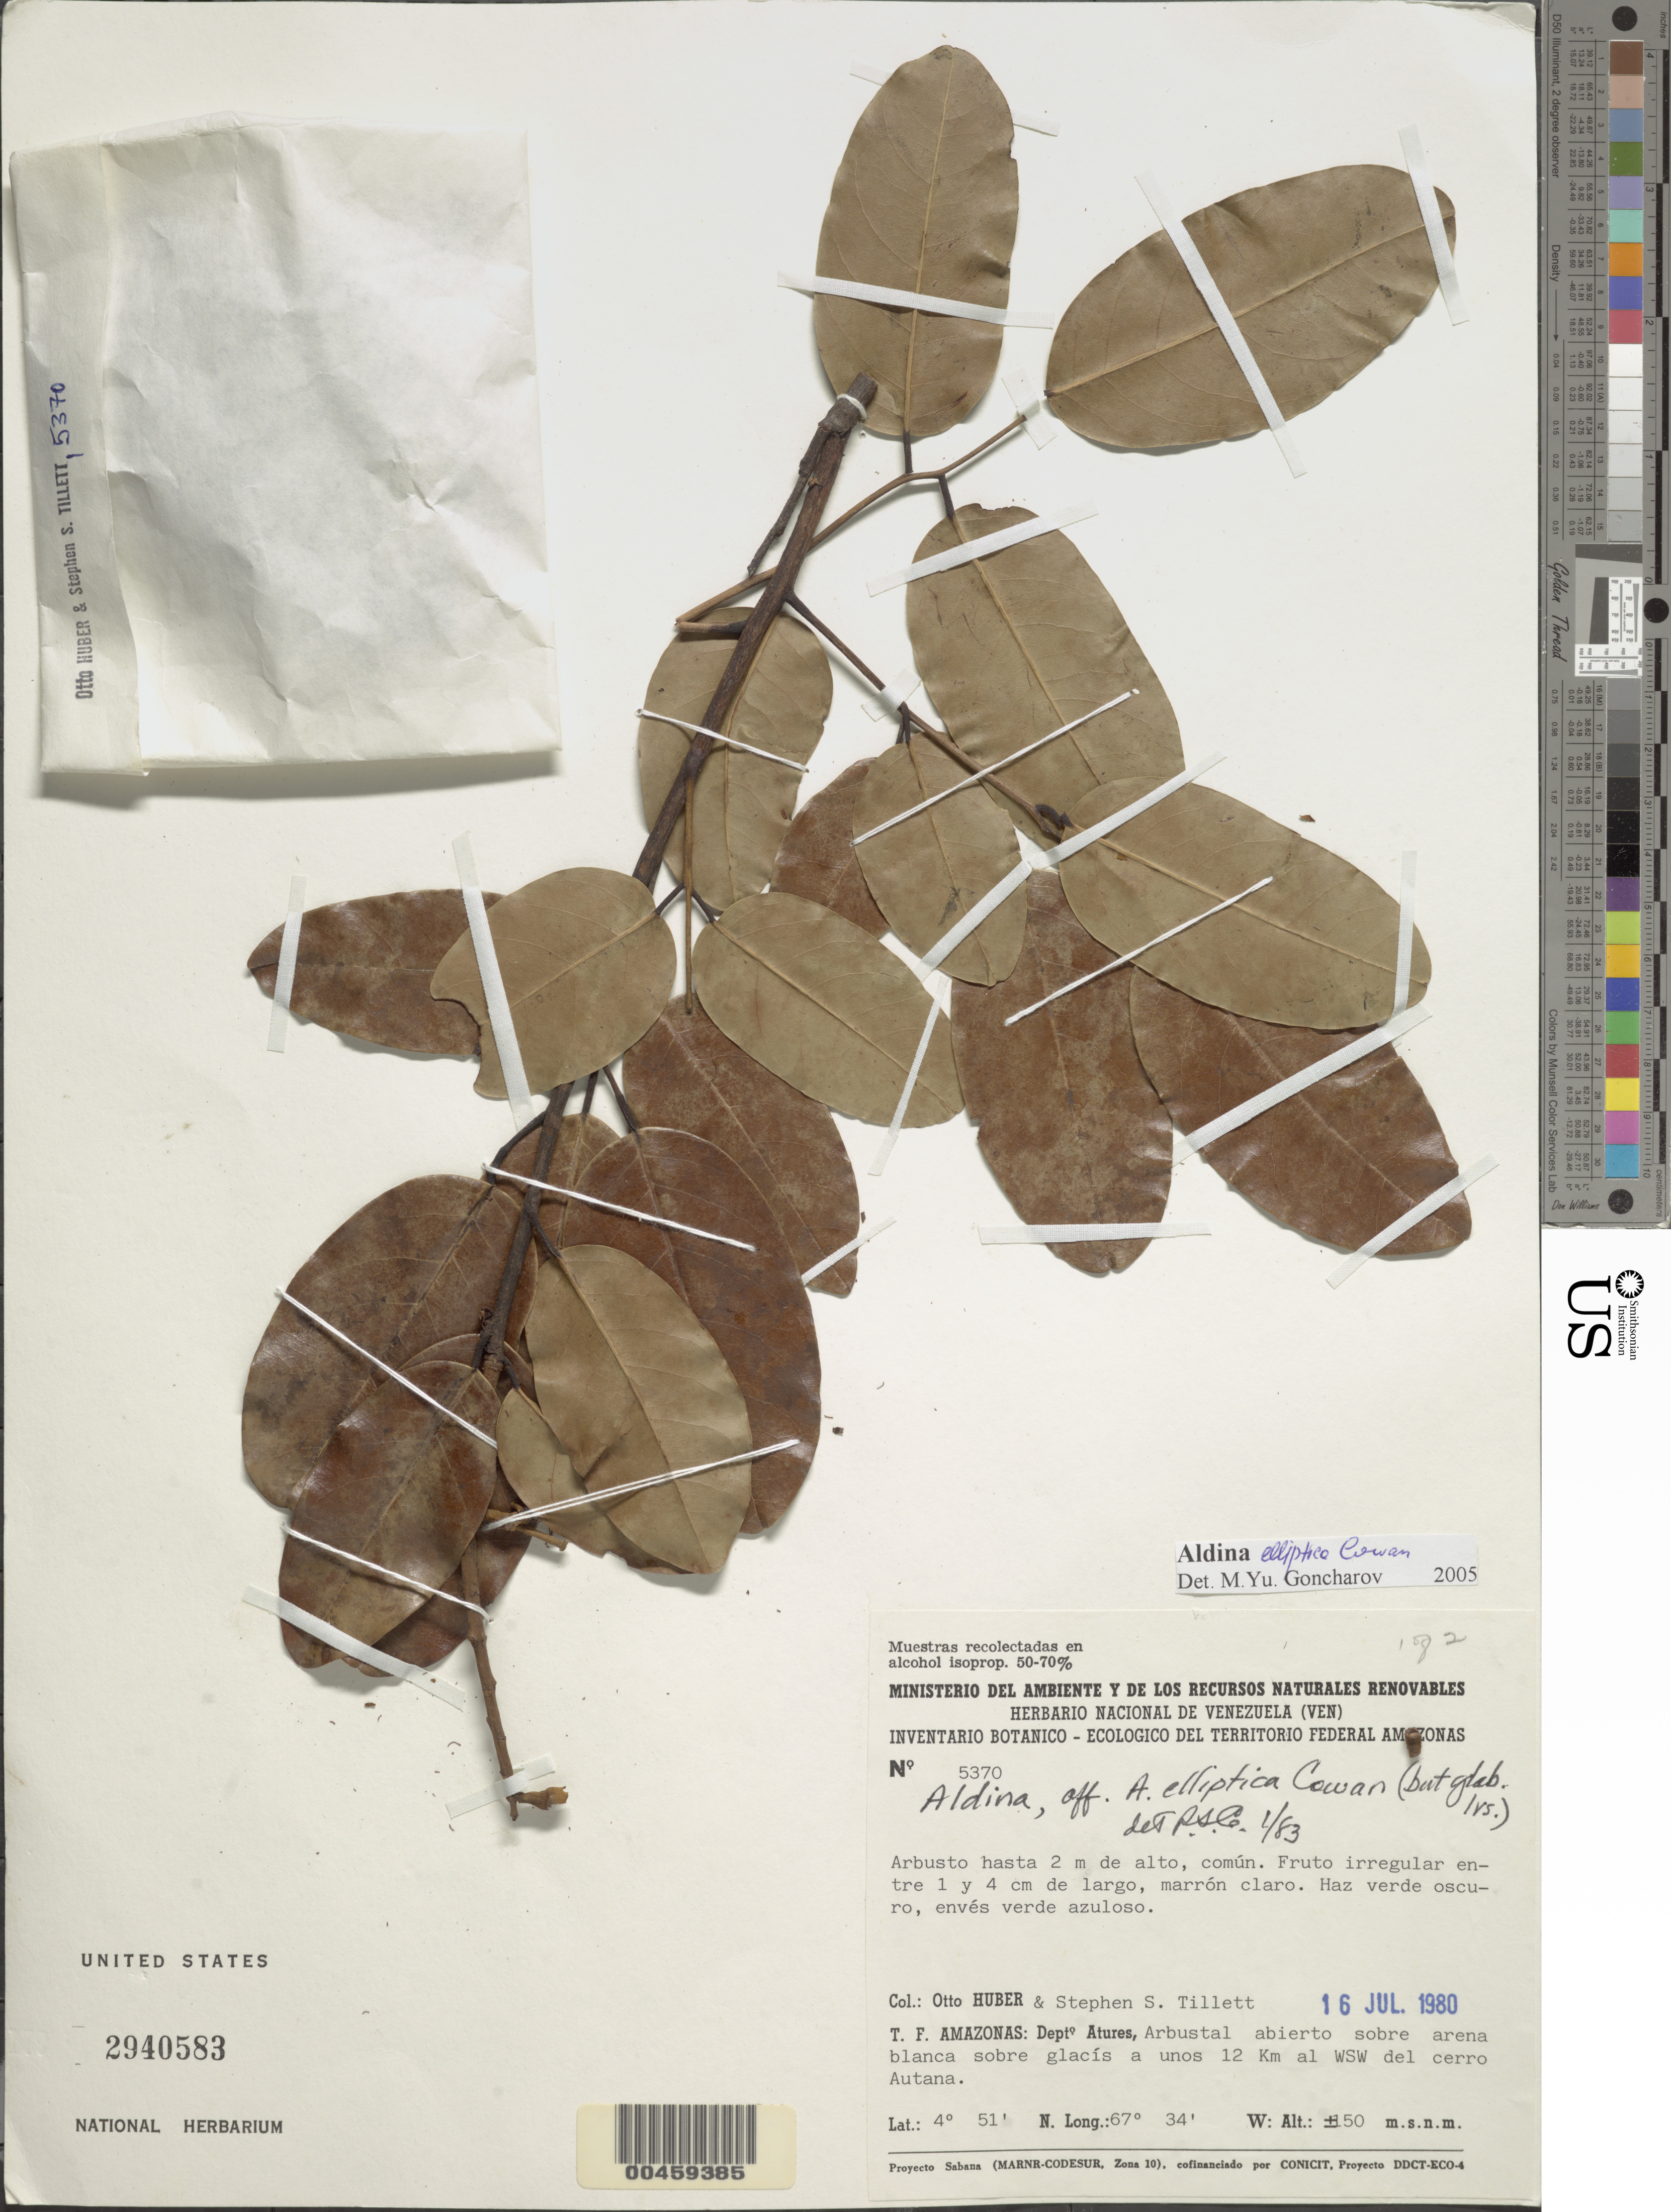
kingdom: Plantae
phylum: Tracheophyta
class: Magnoliopsida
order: Fabales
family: Fabaceae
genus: Aldina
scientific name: Aldina elliptica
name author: R.S. Cowan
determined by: Goncharov, M. Yu.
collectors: O. Huber & S. S. Tillett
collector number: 5370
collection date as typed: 16 Jul 1980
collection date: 1980-07-16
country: Venezuela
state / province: Amazonas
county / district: Atures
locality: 12 km WSW of Cerro Autana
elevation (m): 150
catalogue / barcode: US 2940583